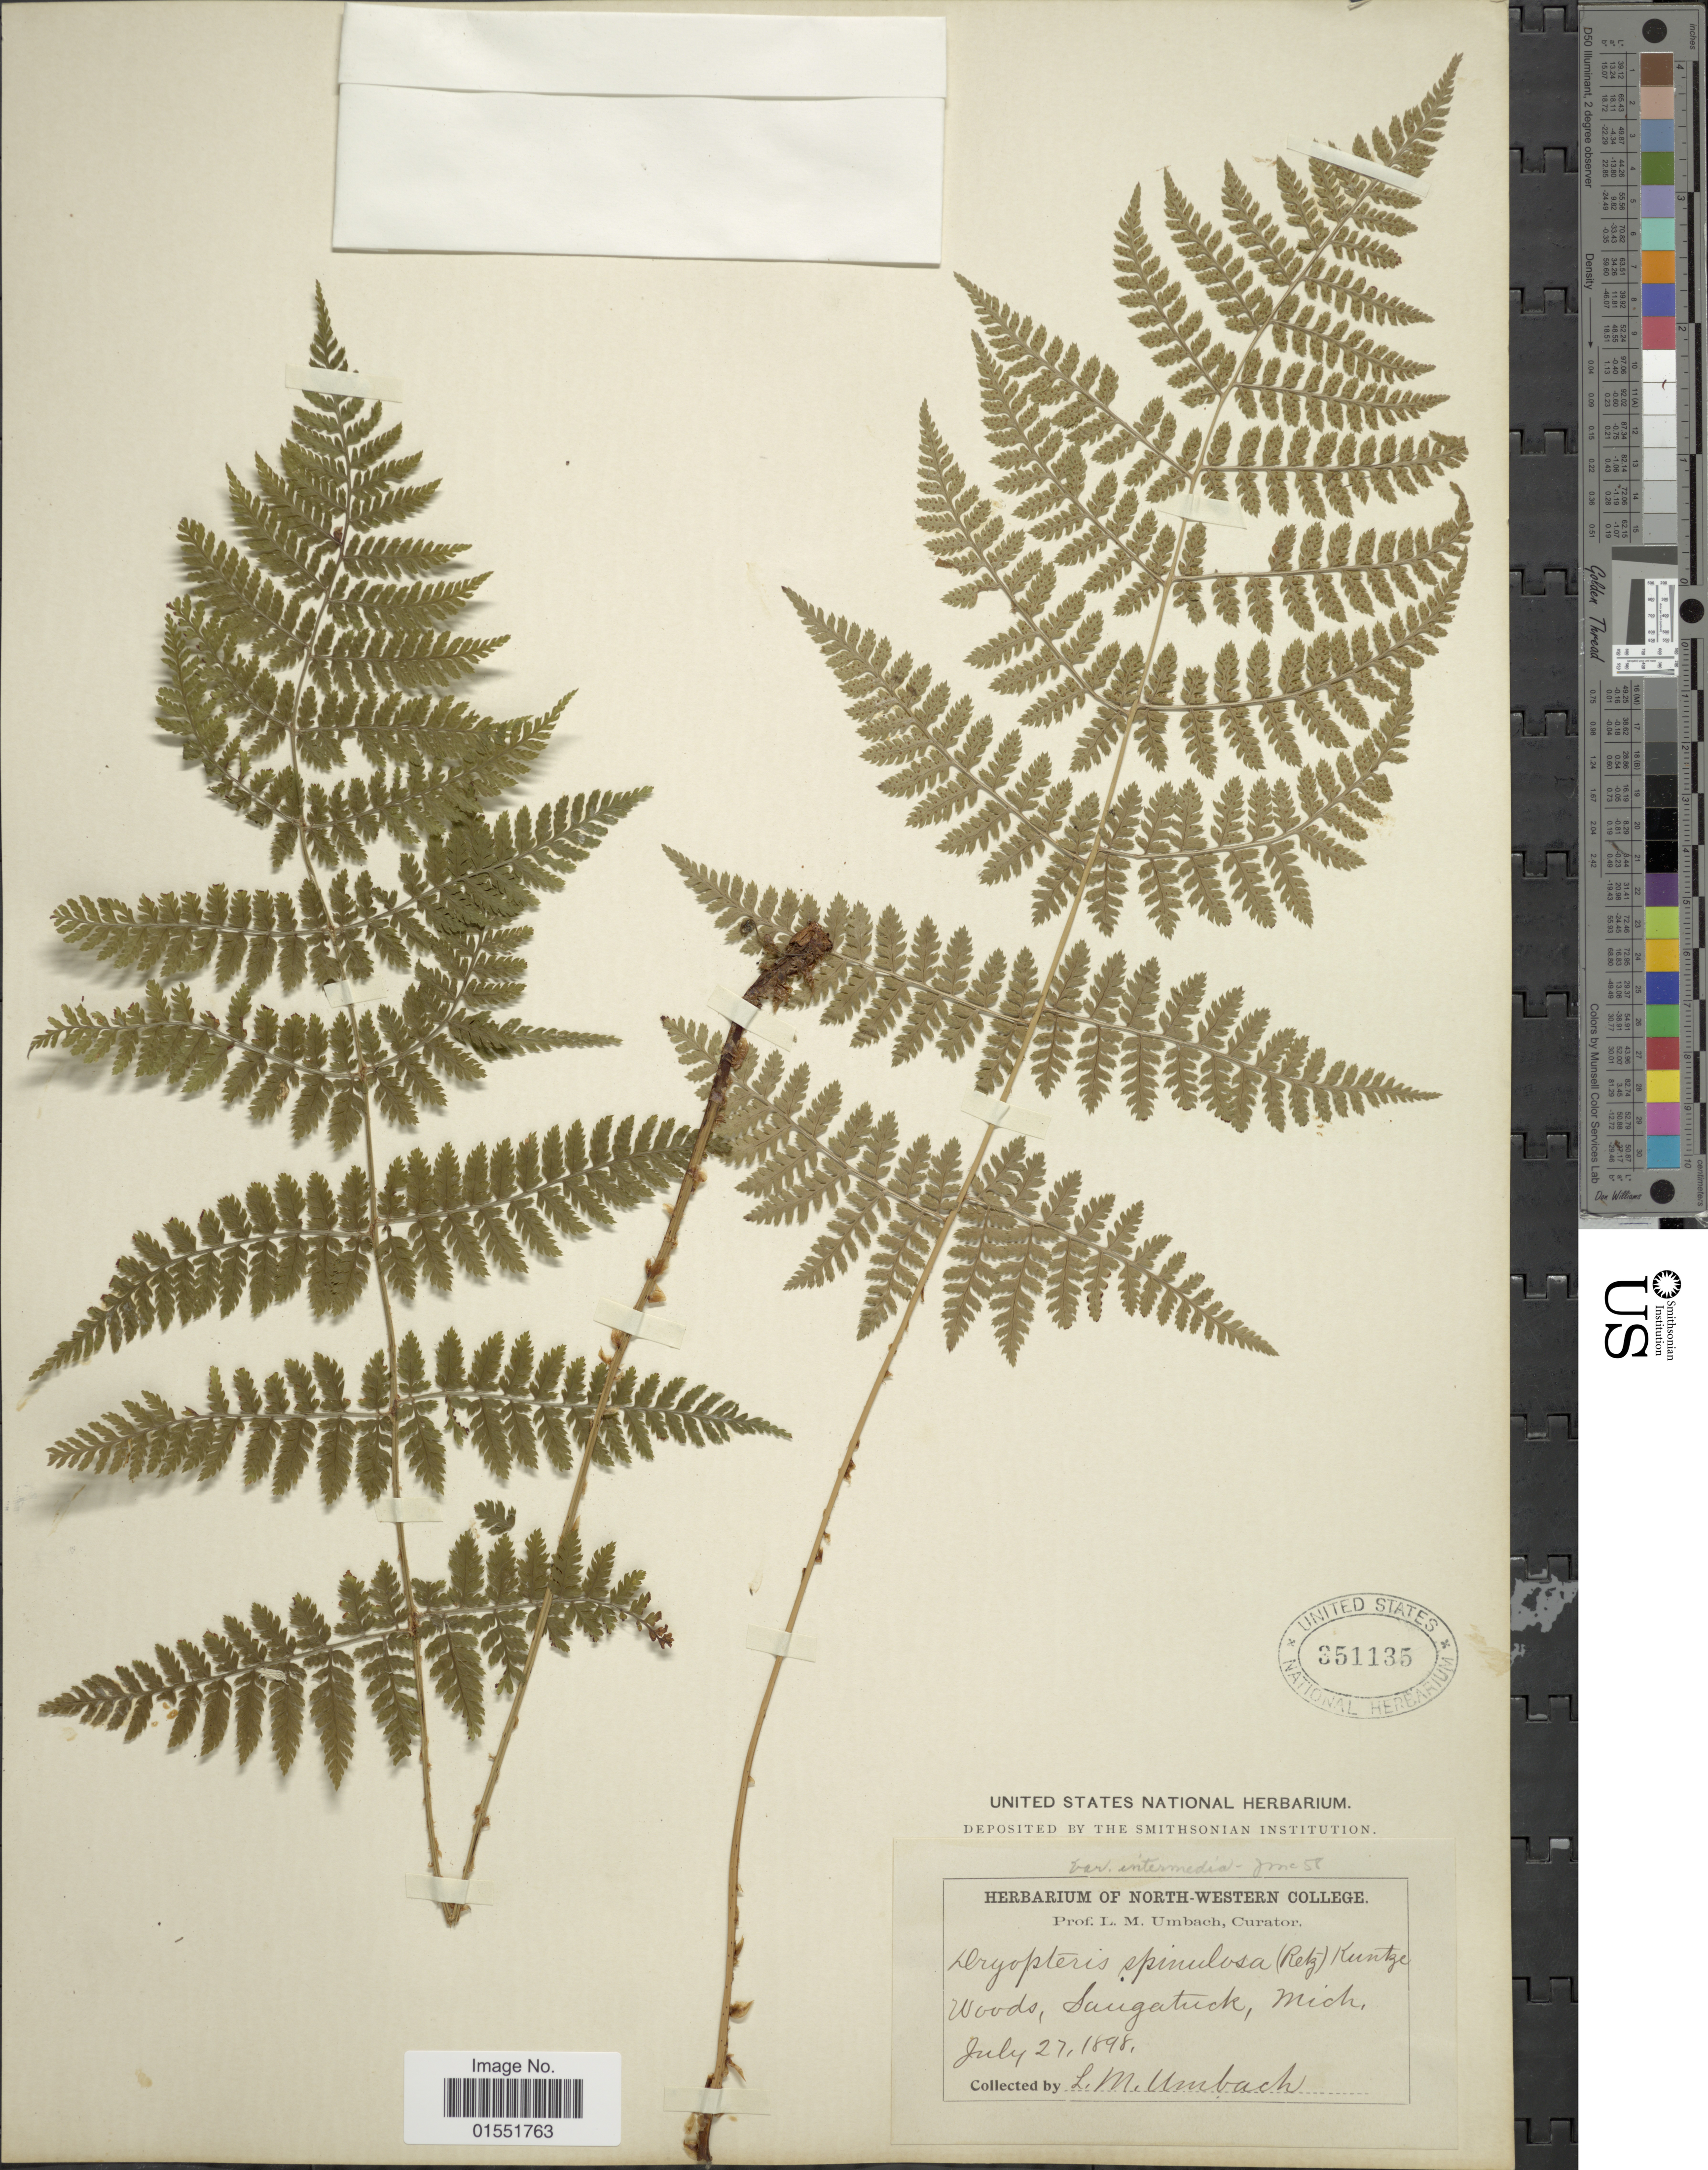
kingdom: Plantae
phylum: Tracheophyta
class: Polypodiopsida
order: Polypodiales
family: Dryopteridaceae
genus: Dryopteris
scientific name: Dryopteris intermedia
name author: (Muhl.) A. Gray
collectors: L. M. Umbach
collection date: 1898-07-27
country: United States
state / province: Michigan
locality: Woods, Saugatuck, Mich.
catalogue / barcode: US 351135